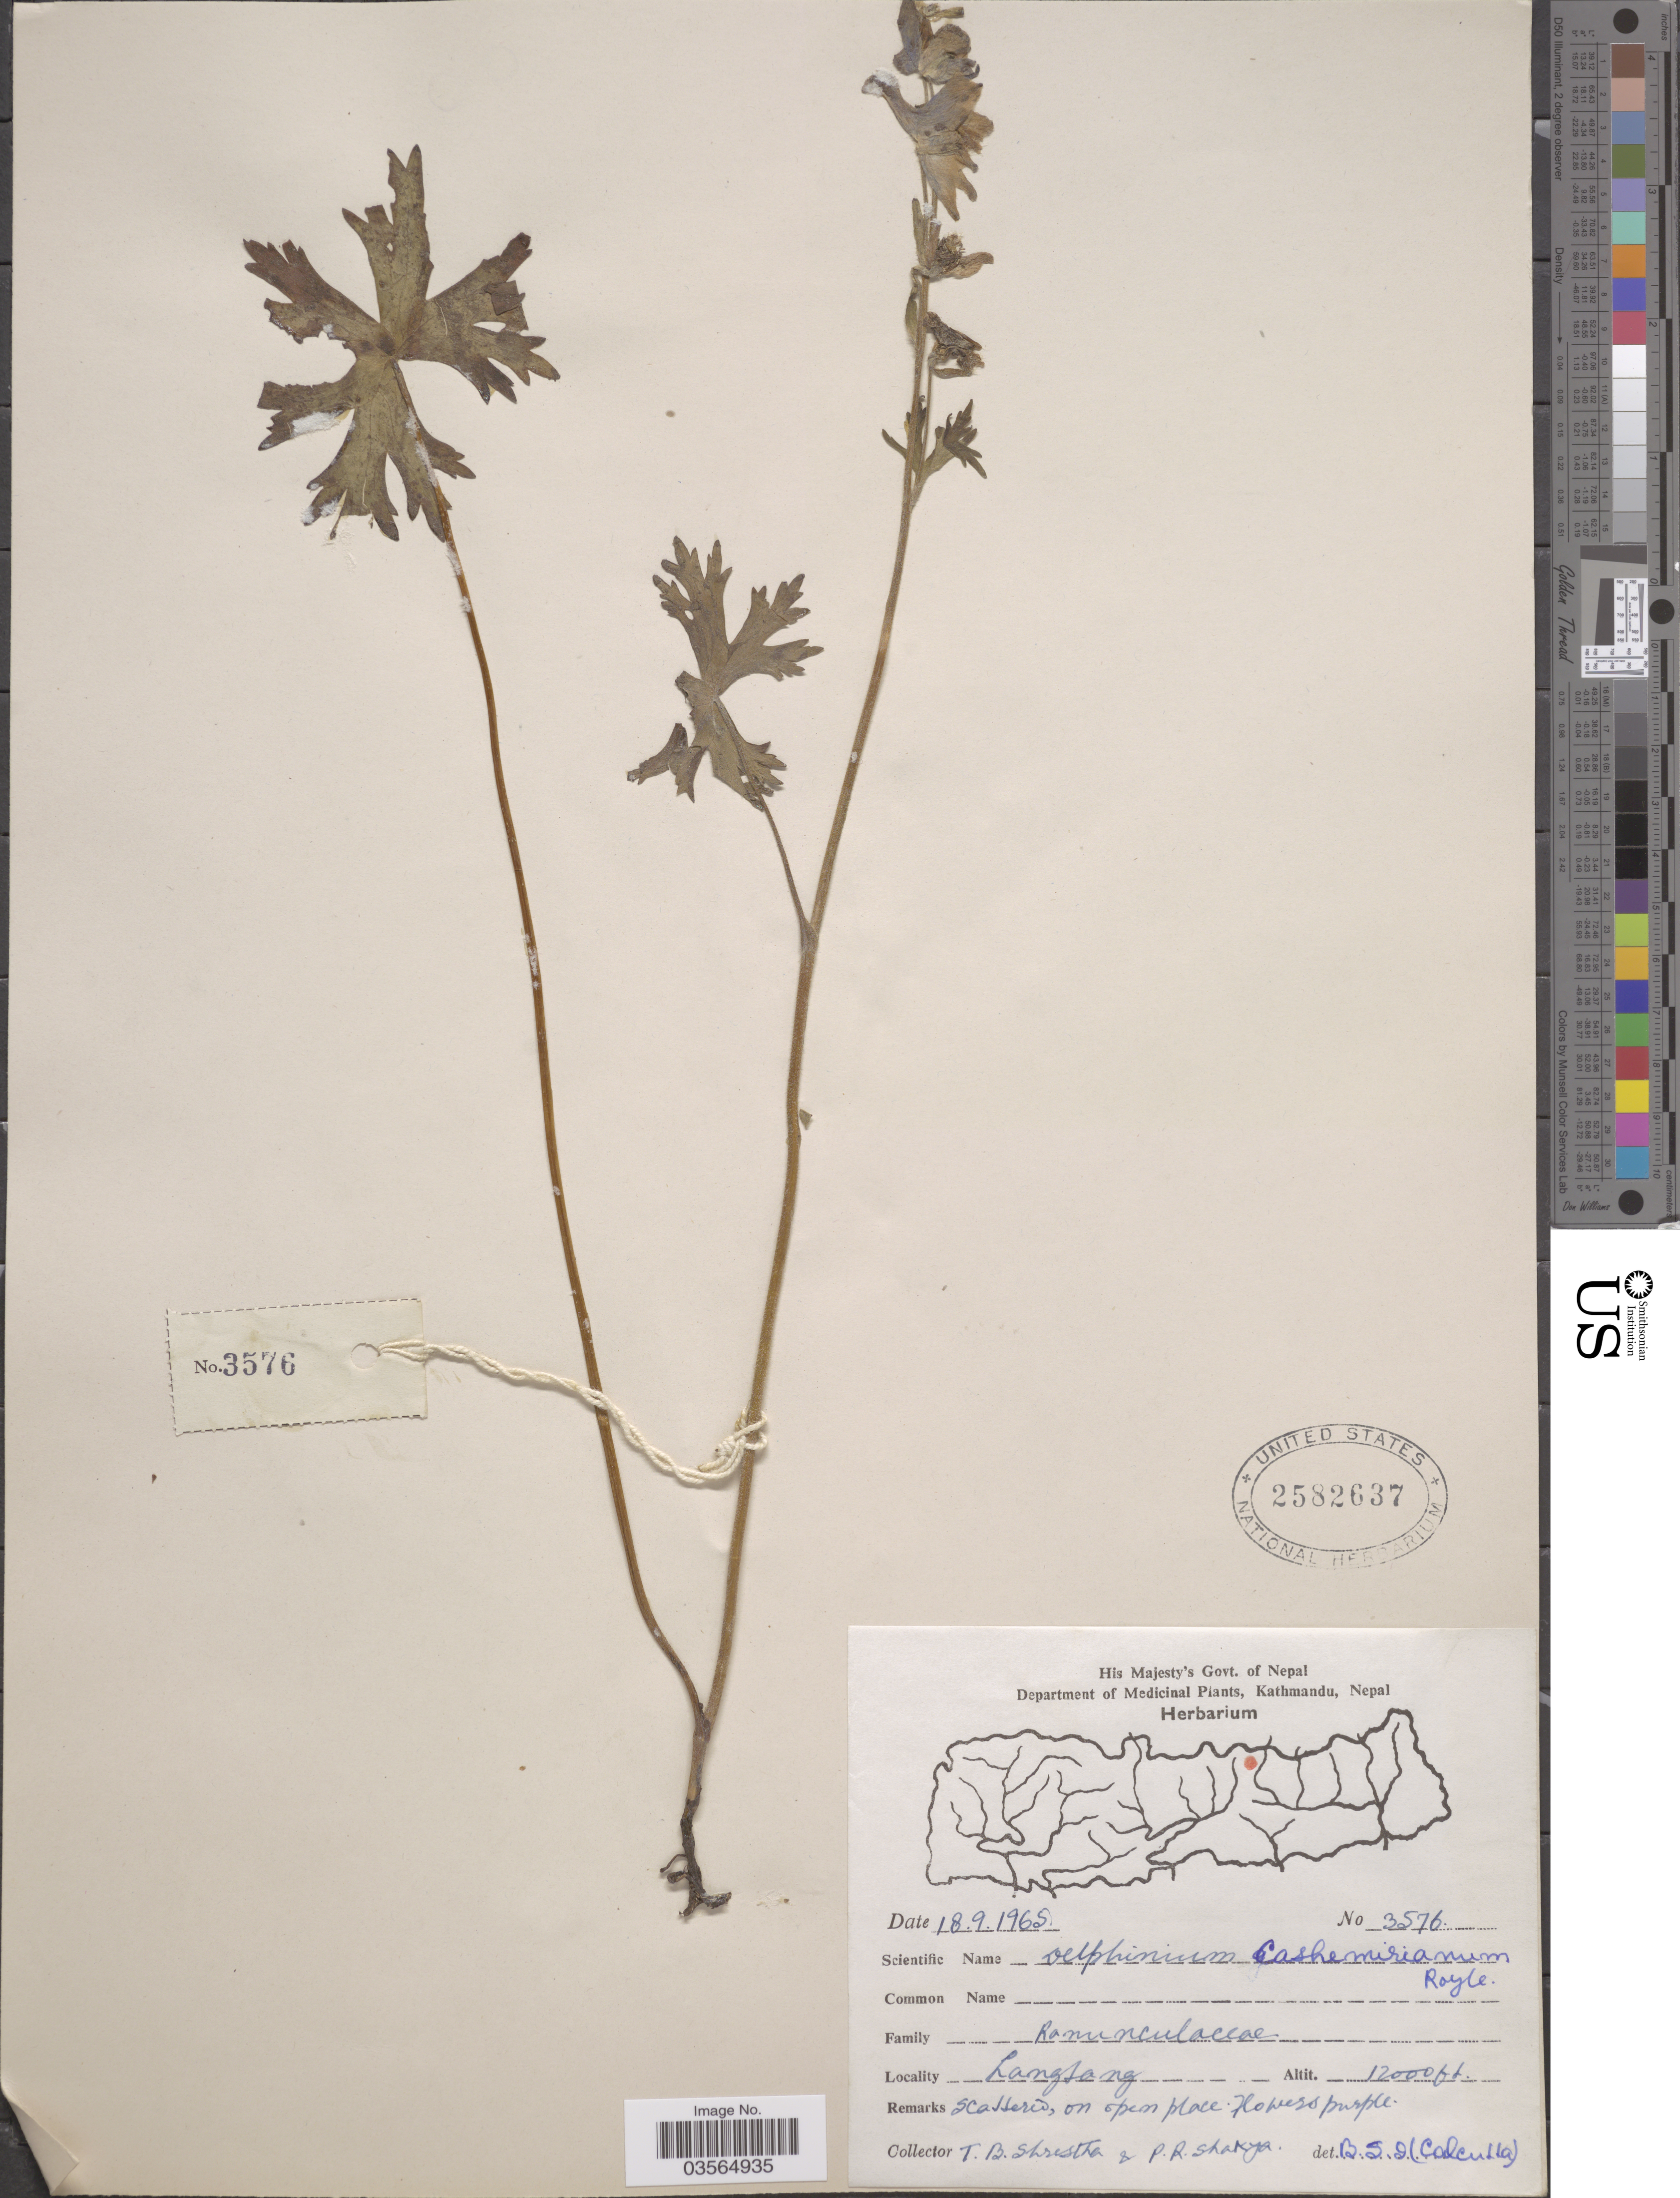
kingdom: Plantae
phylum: Tracheophyta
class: Magnoliopsida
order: Ranunculales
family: Ranunculaceae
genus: Delphinium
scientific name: Delphinium cashmerianum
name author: Royle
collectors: T. B. Shrestha & P. Shakya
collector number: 3576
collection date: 1965-09-18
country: Nepal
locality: Langtang.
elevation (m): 3658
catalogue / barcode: US 2582637